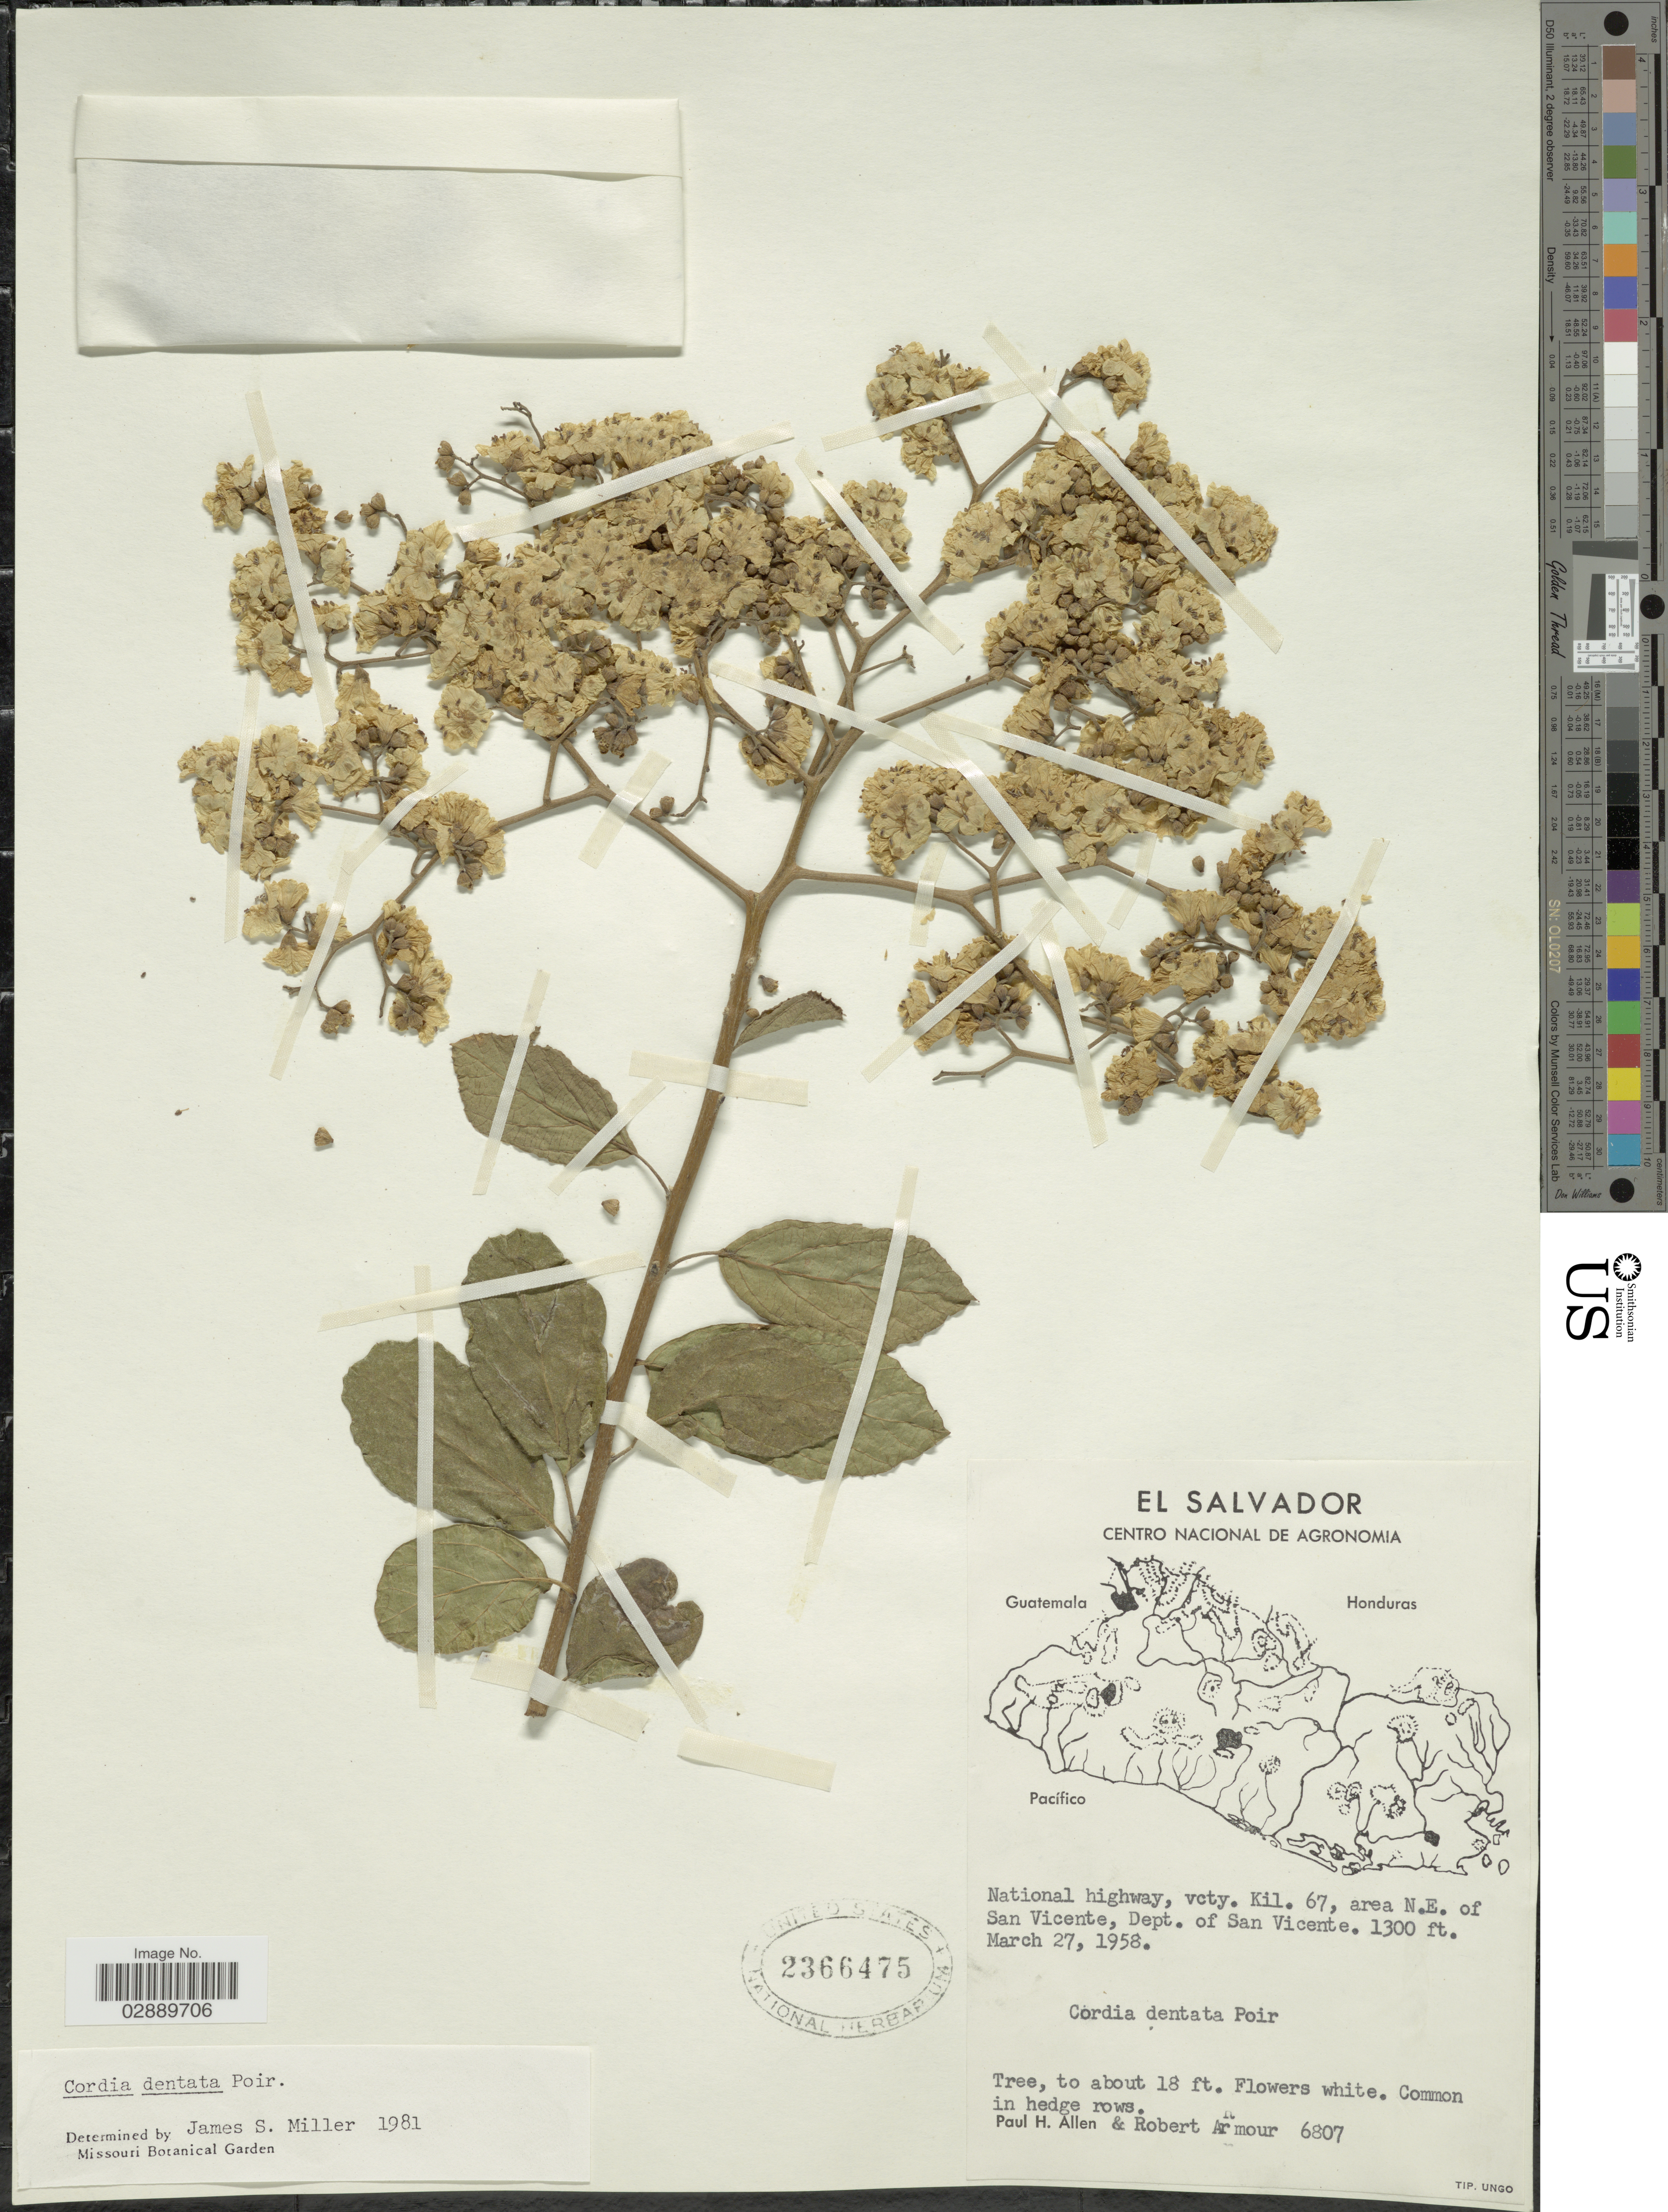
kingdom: Plantae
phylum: Tracheophyta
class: Magnoliopsida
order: Boraginales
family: Cordiaceae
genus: Cordia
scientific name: Cordia dentata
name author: Poir.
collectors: P. H. Allen & R. Armour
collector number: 6807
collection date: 1958-03-27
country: El Salvador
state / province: San Vincente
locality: National highway, vcty. Kil. 67, area N.E. of San Vicente, Dept. of San Vicente.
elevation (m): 396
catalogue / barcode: US 2366475